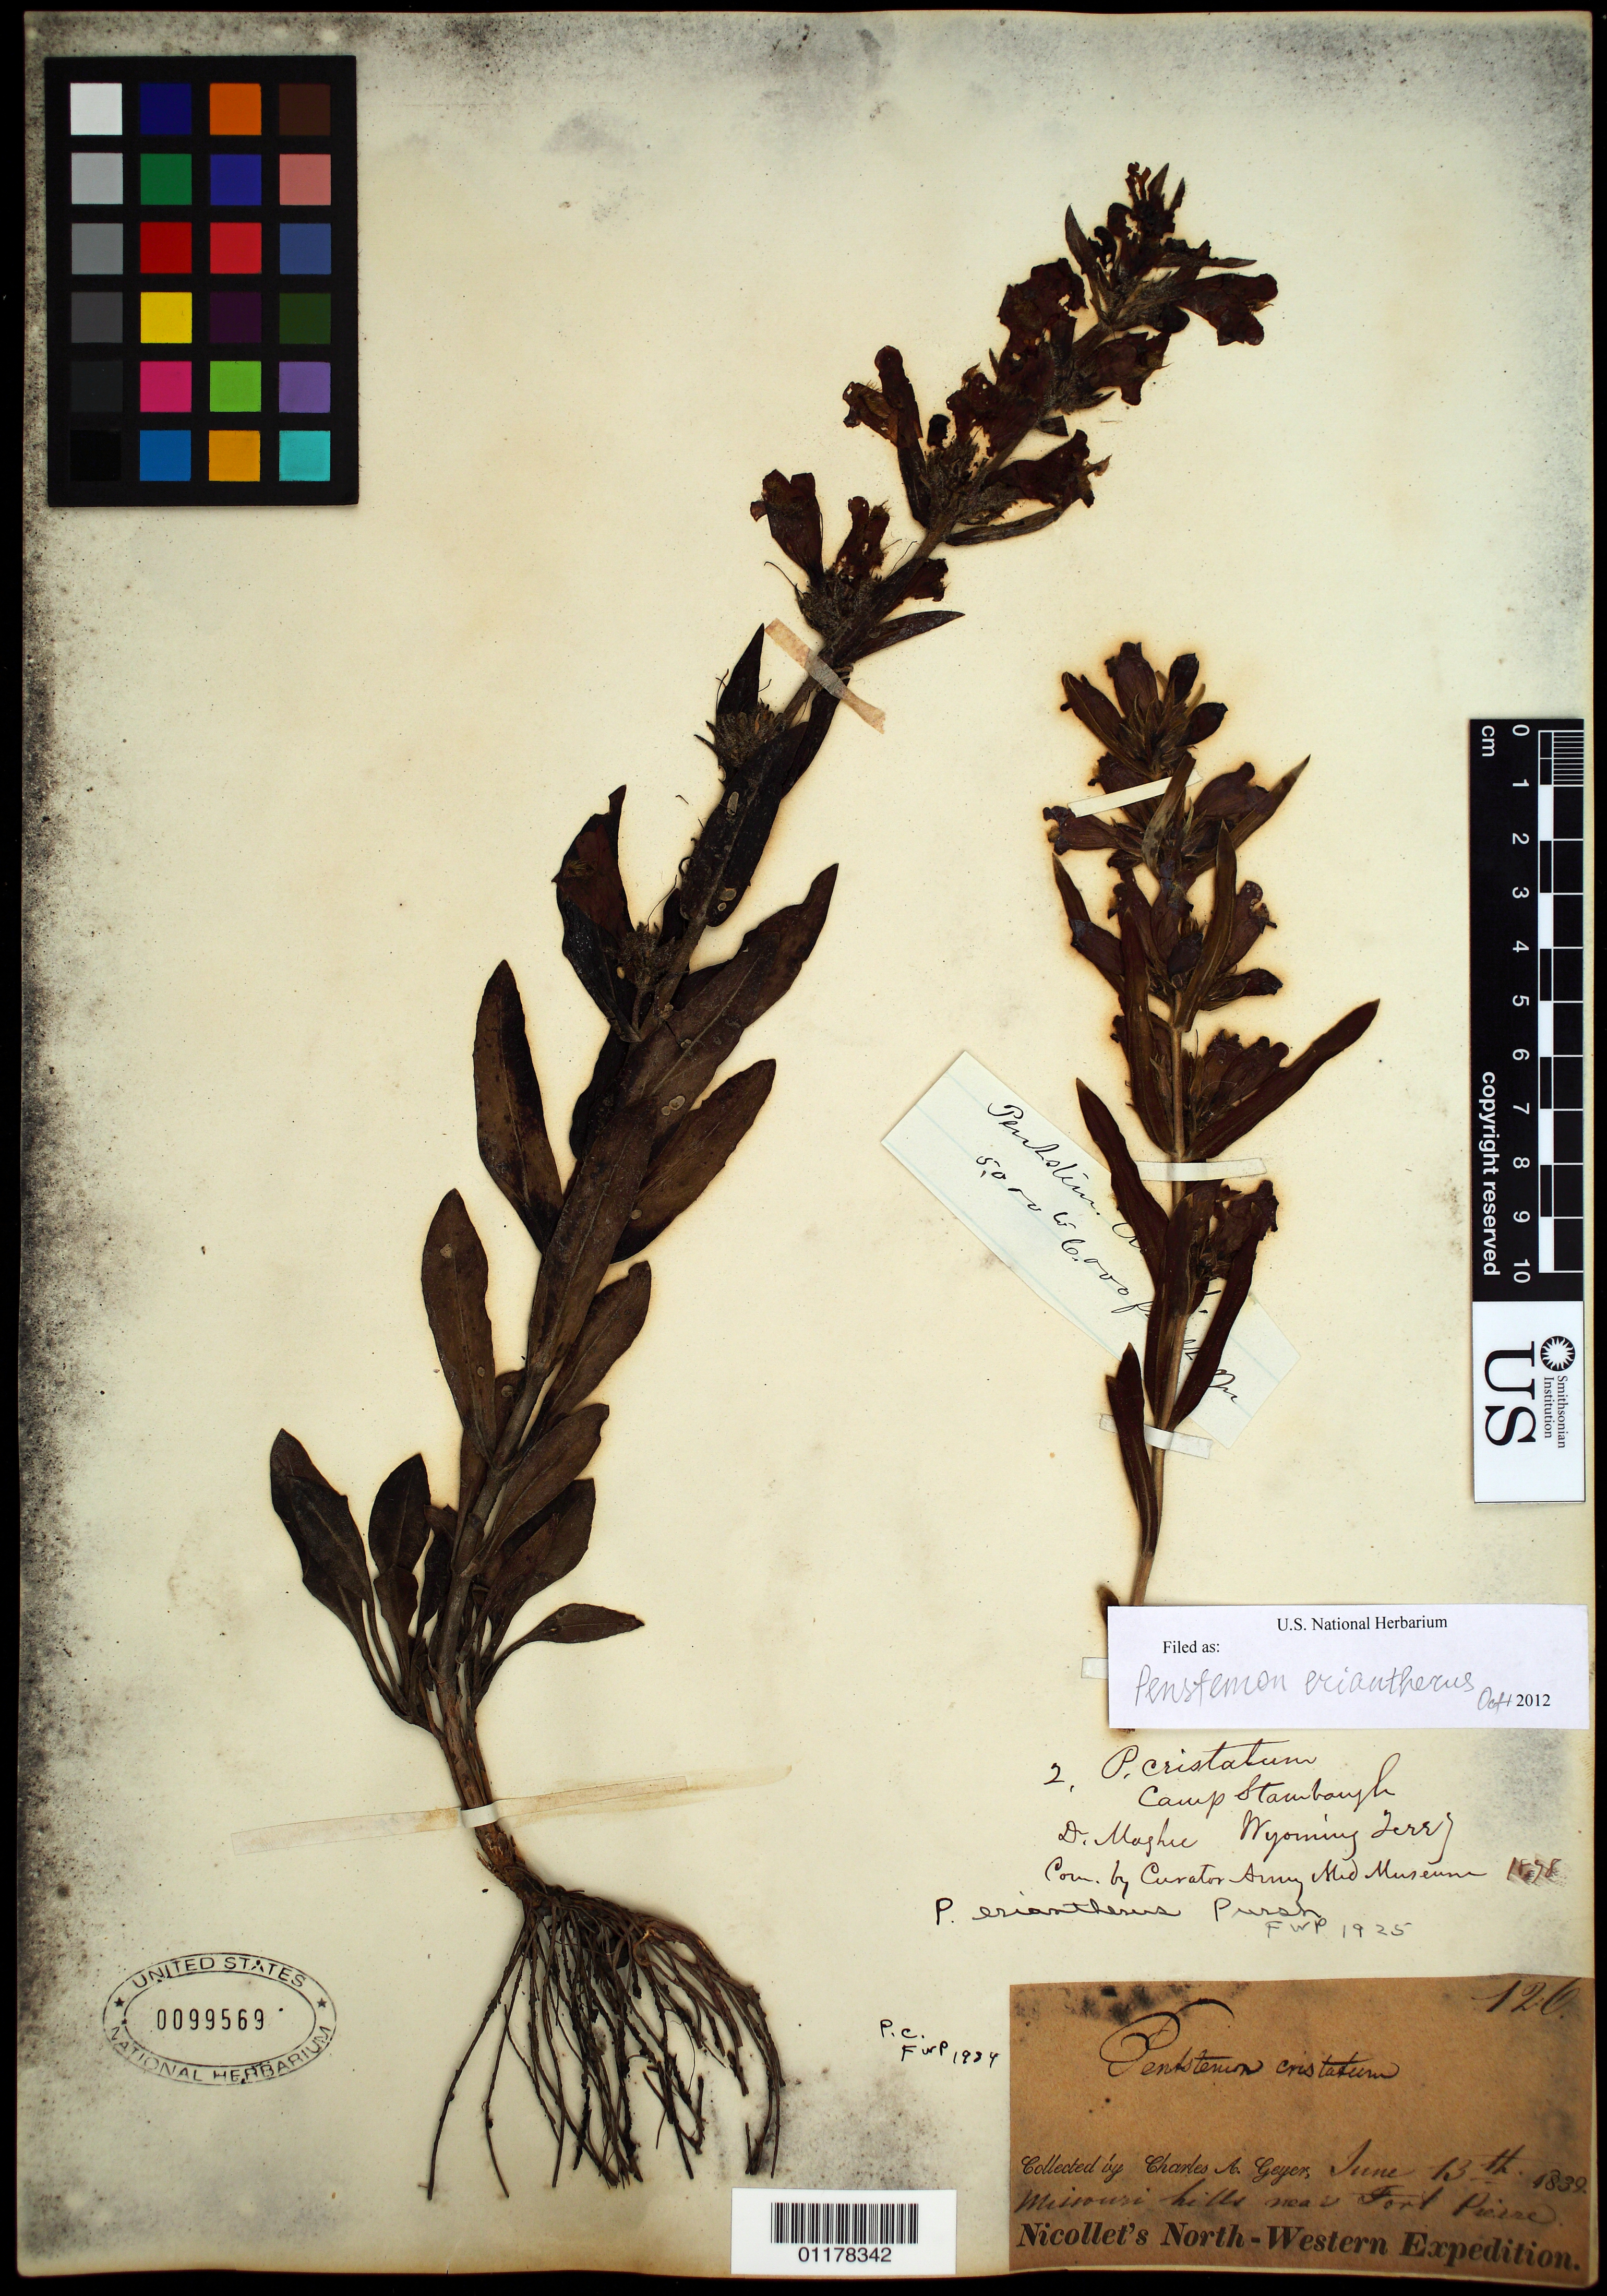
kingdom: Plantae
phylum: Tracheophyta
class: Magnoliopsida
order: Lamiales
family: Plantaginaceae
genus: Penstemon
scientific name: Penstemon eriantherus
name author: Pursh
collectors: C. A. Geyer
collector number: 126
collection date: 1839-06-13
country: United States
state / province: South Dakota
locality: Missouri hills near Fort Pierre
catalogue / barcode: US 99569